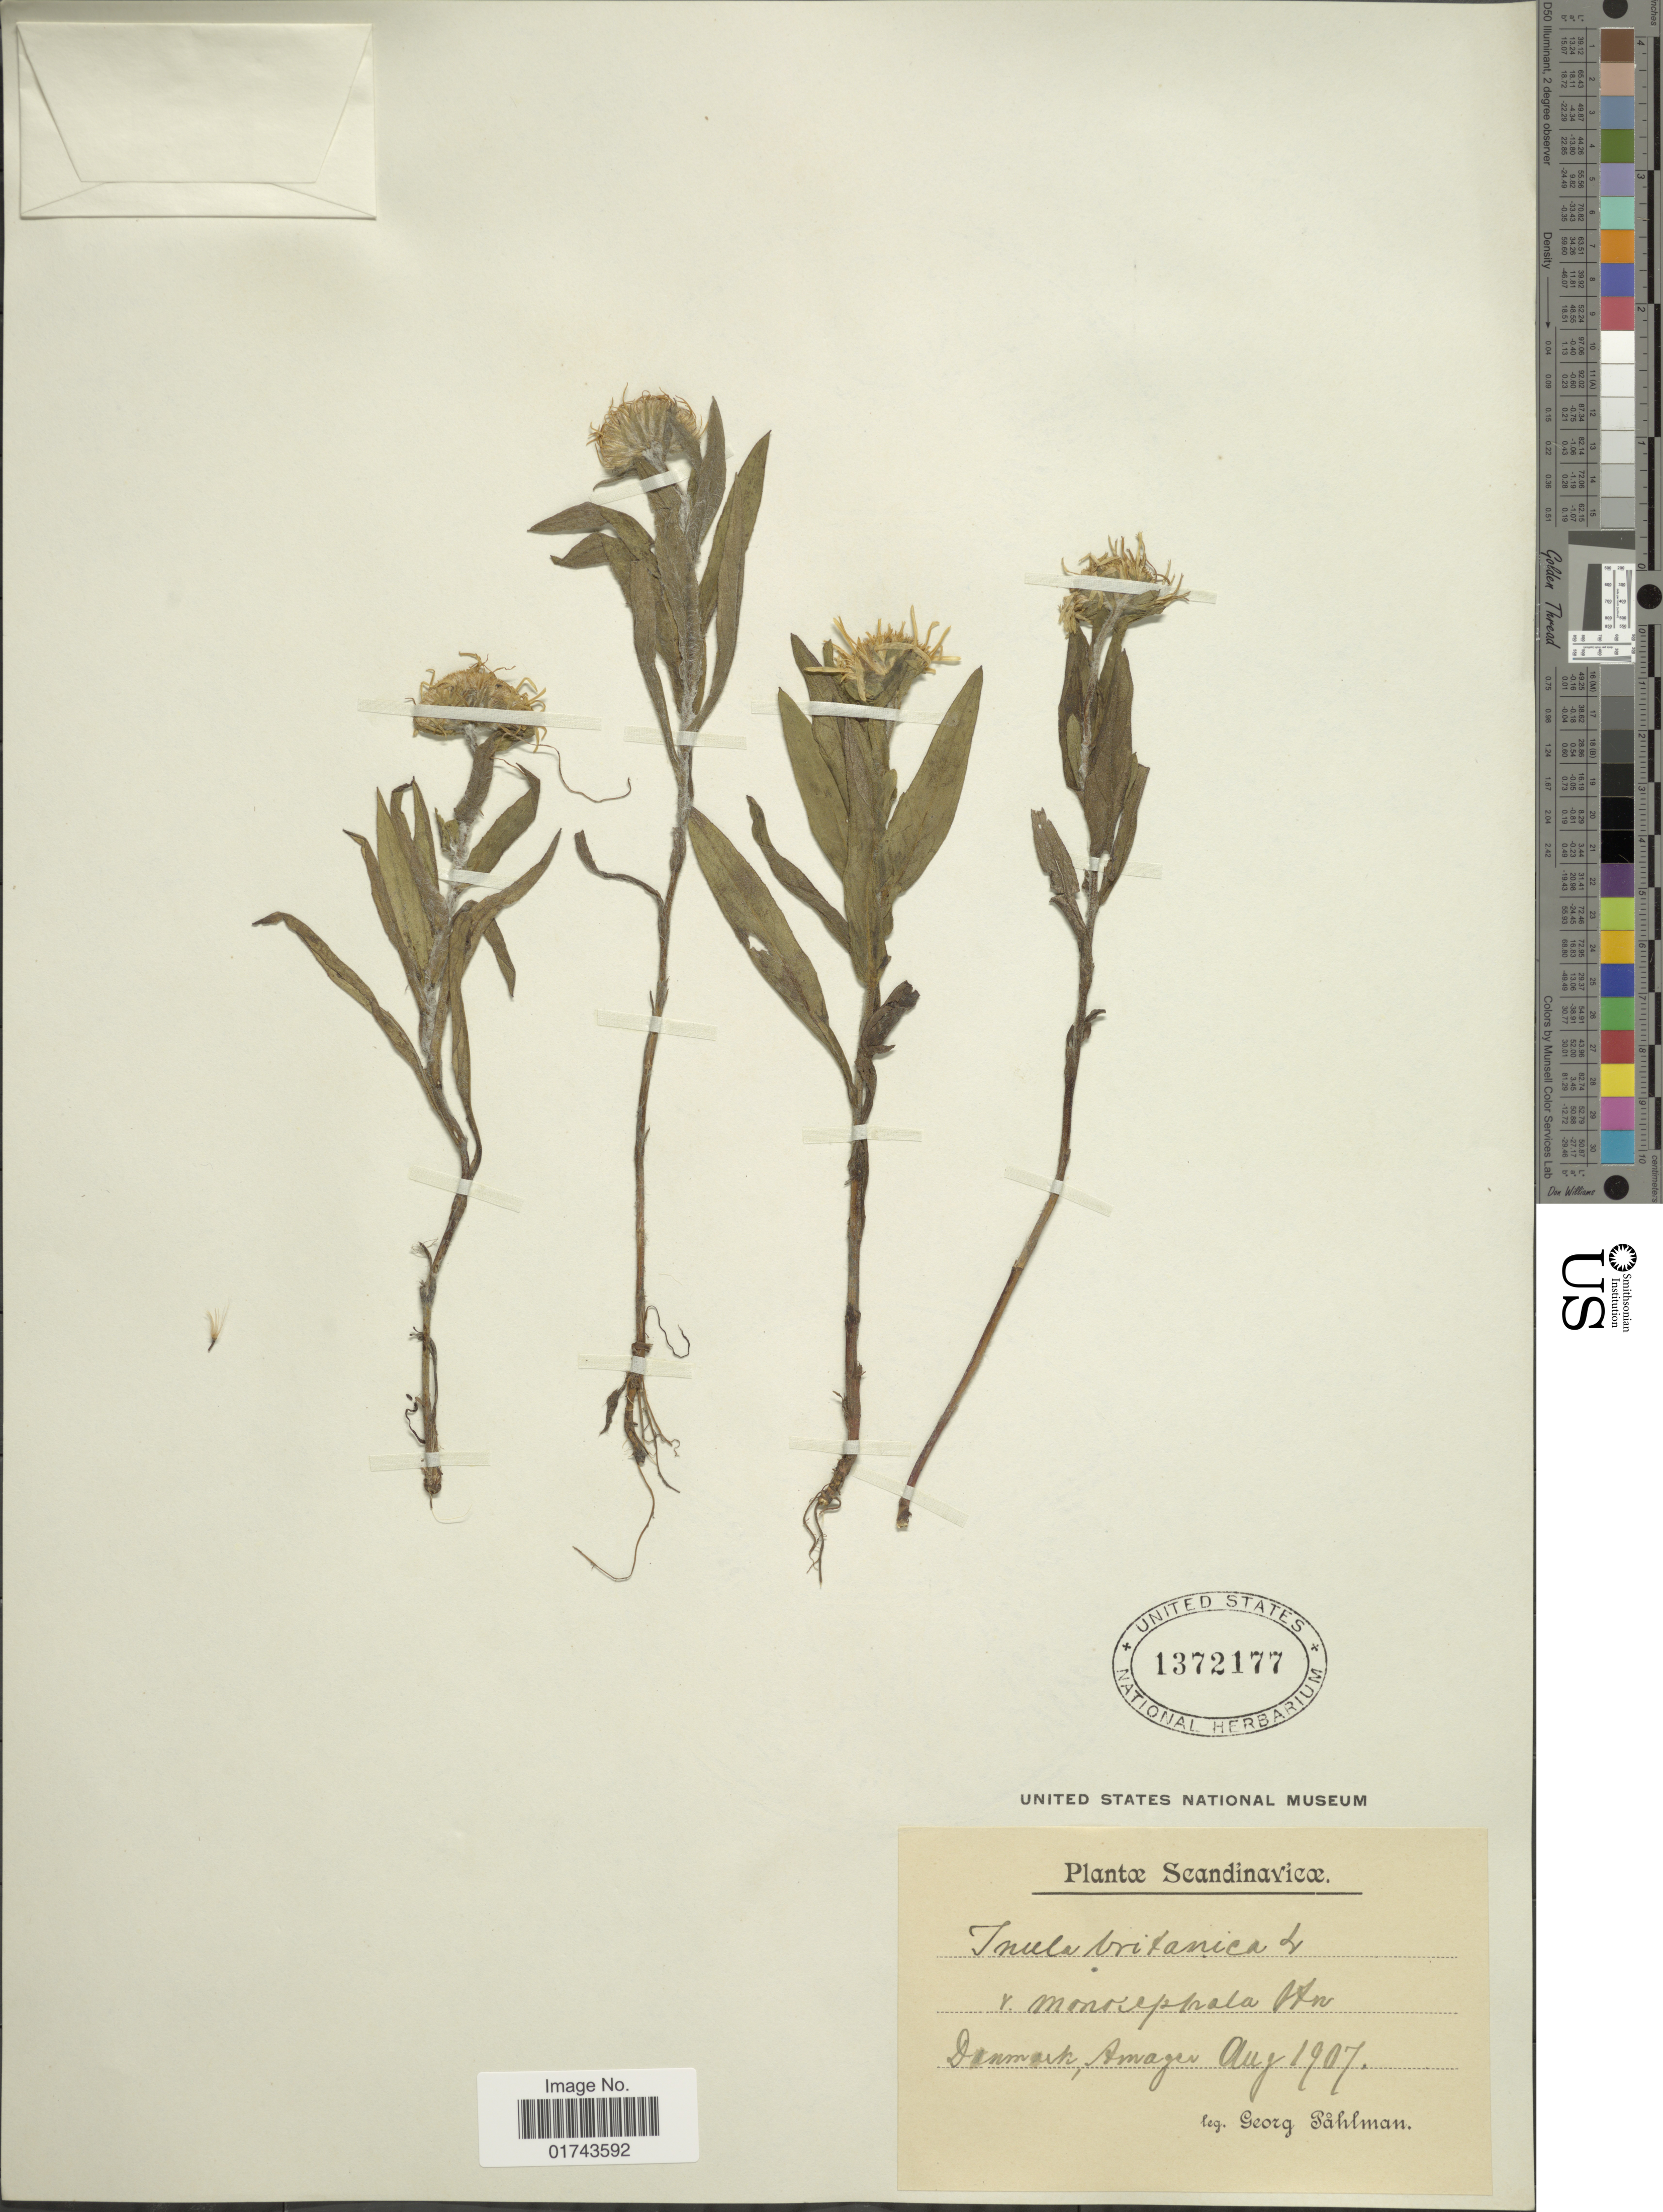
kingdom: Plantae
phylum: Tracheophyta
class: Magnoliopsida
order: Asterales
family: Asteraceae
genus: Inula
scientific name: Inula britannica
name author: L.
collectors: G. Påhlman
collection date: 1907-08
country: Denmark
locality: Scandinavicae, Amager.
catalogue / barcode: US 1372177